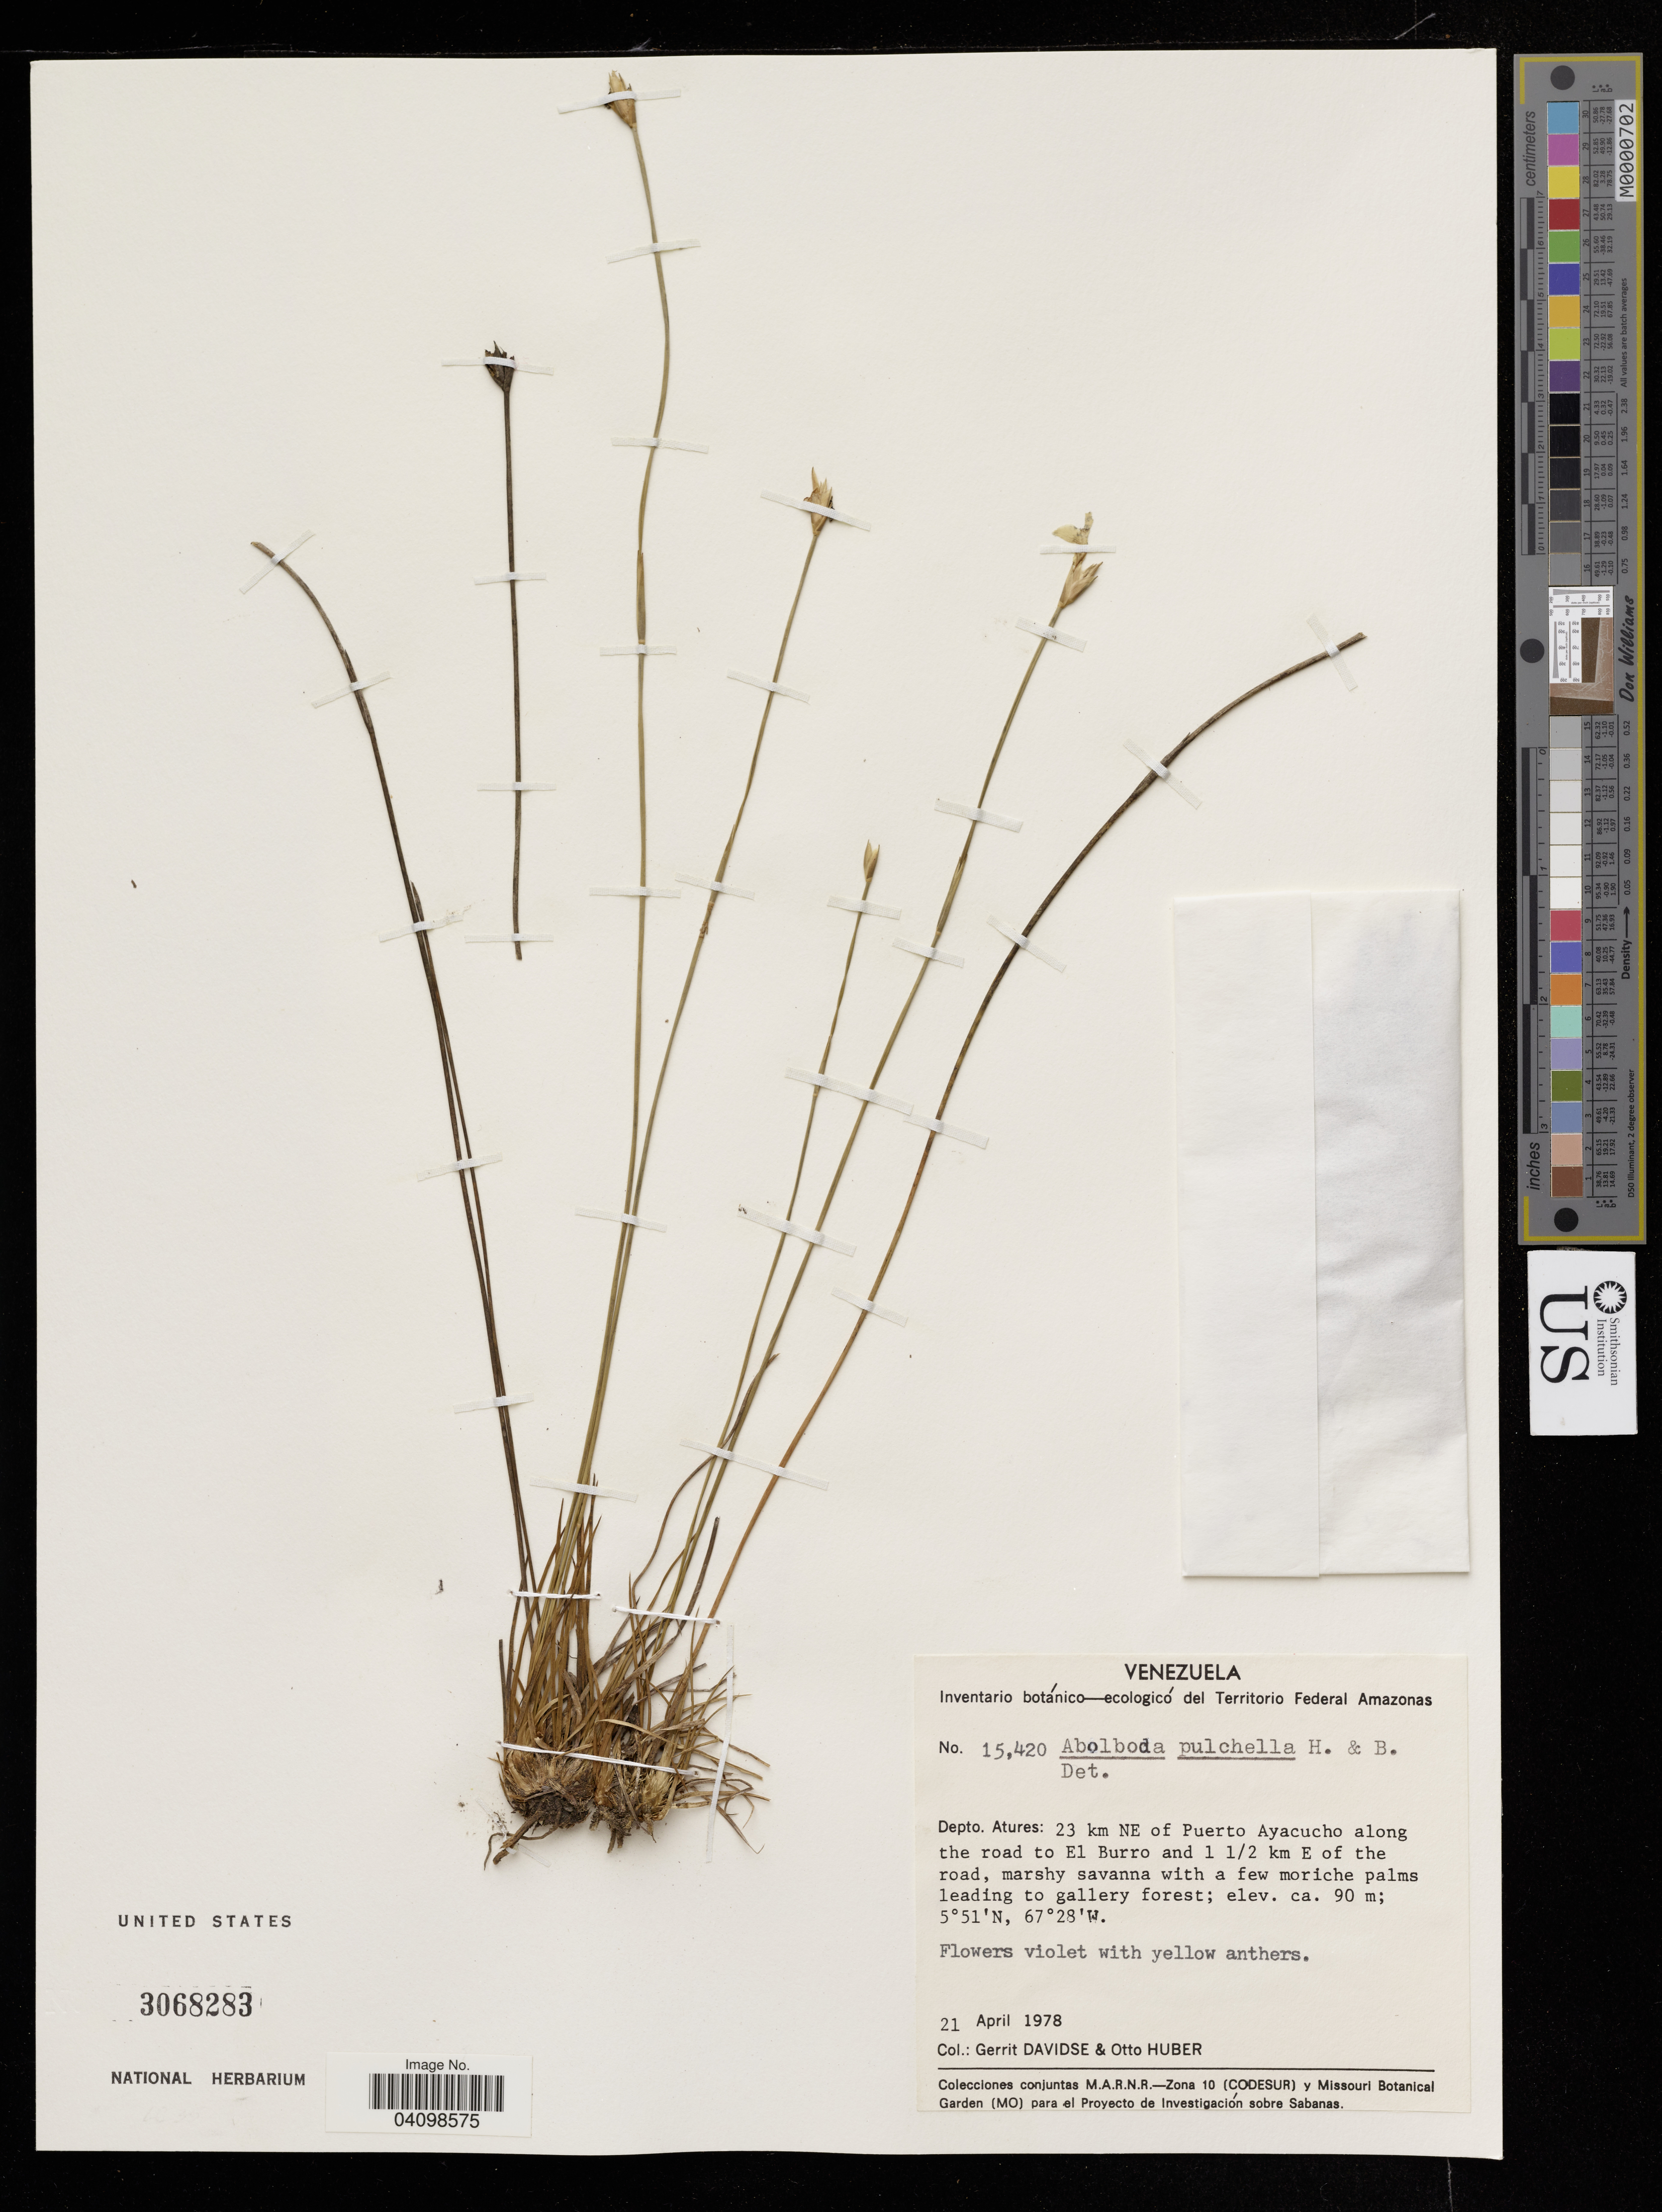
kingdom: Plantae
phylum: Tracheophyta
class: Liliopsida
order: Poales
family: Xyridaceae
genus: Abolboda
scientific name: Abolboda pulchella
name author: Bonpl.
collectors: G. Davidse & O. Huber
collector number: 15420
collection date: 1978-04-21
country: Venezuela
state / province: Amazonas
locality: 23 km NE of Puerto Ayacucho along the road to El Burro and 1 1/2 km E of the road.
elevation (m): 90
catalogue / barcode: US 3068283